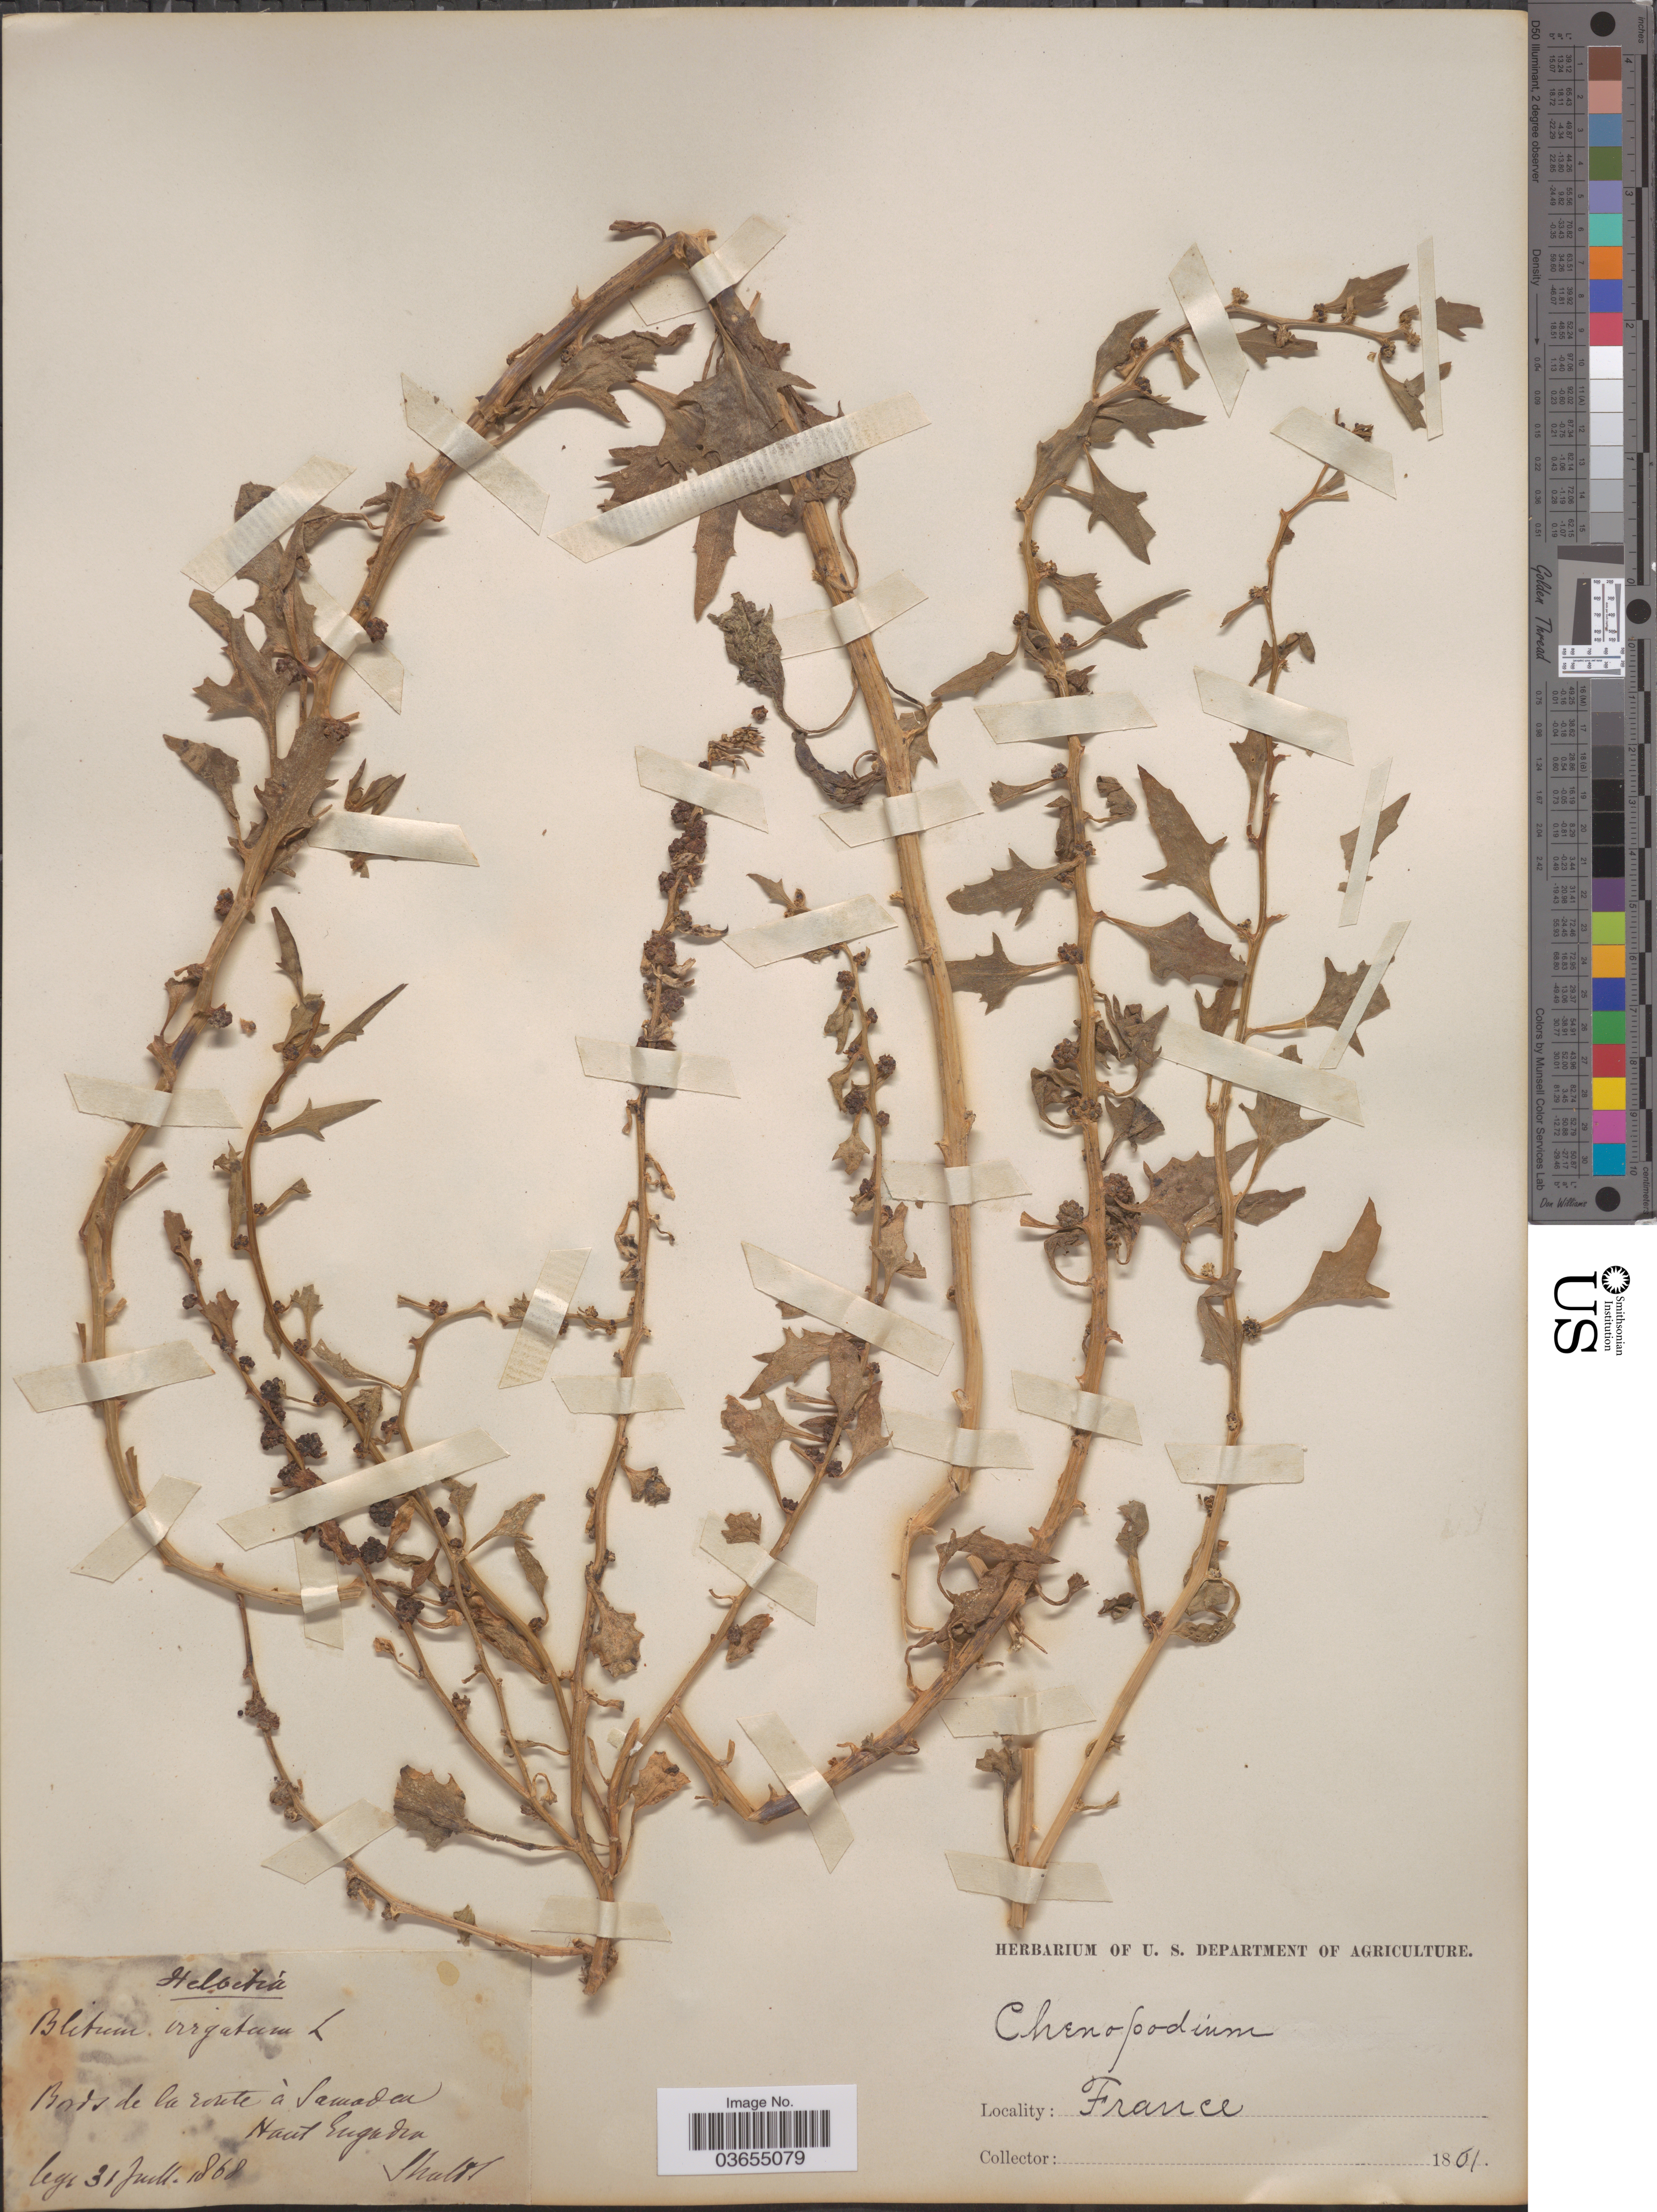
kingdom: Plantae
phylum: Tracheophyta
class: Magnoliopsida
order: Caryophyllales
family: Amaranthaceae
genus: Chenopodium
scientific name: Chenopodium virgatum Lunell, nom. illeg.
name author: Lunell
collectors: -. Shultz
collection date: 1868-07-31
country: France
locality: Helvetia. Bords de la route à Samaden Haut Engaden.